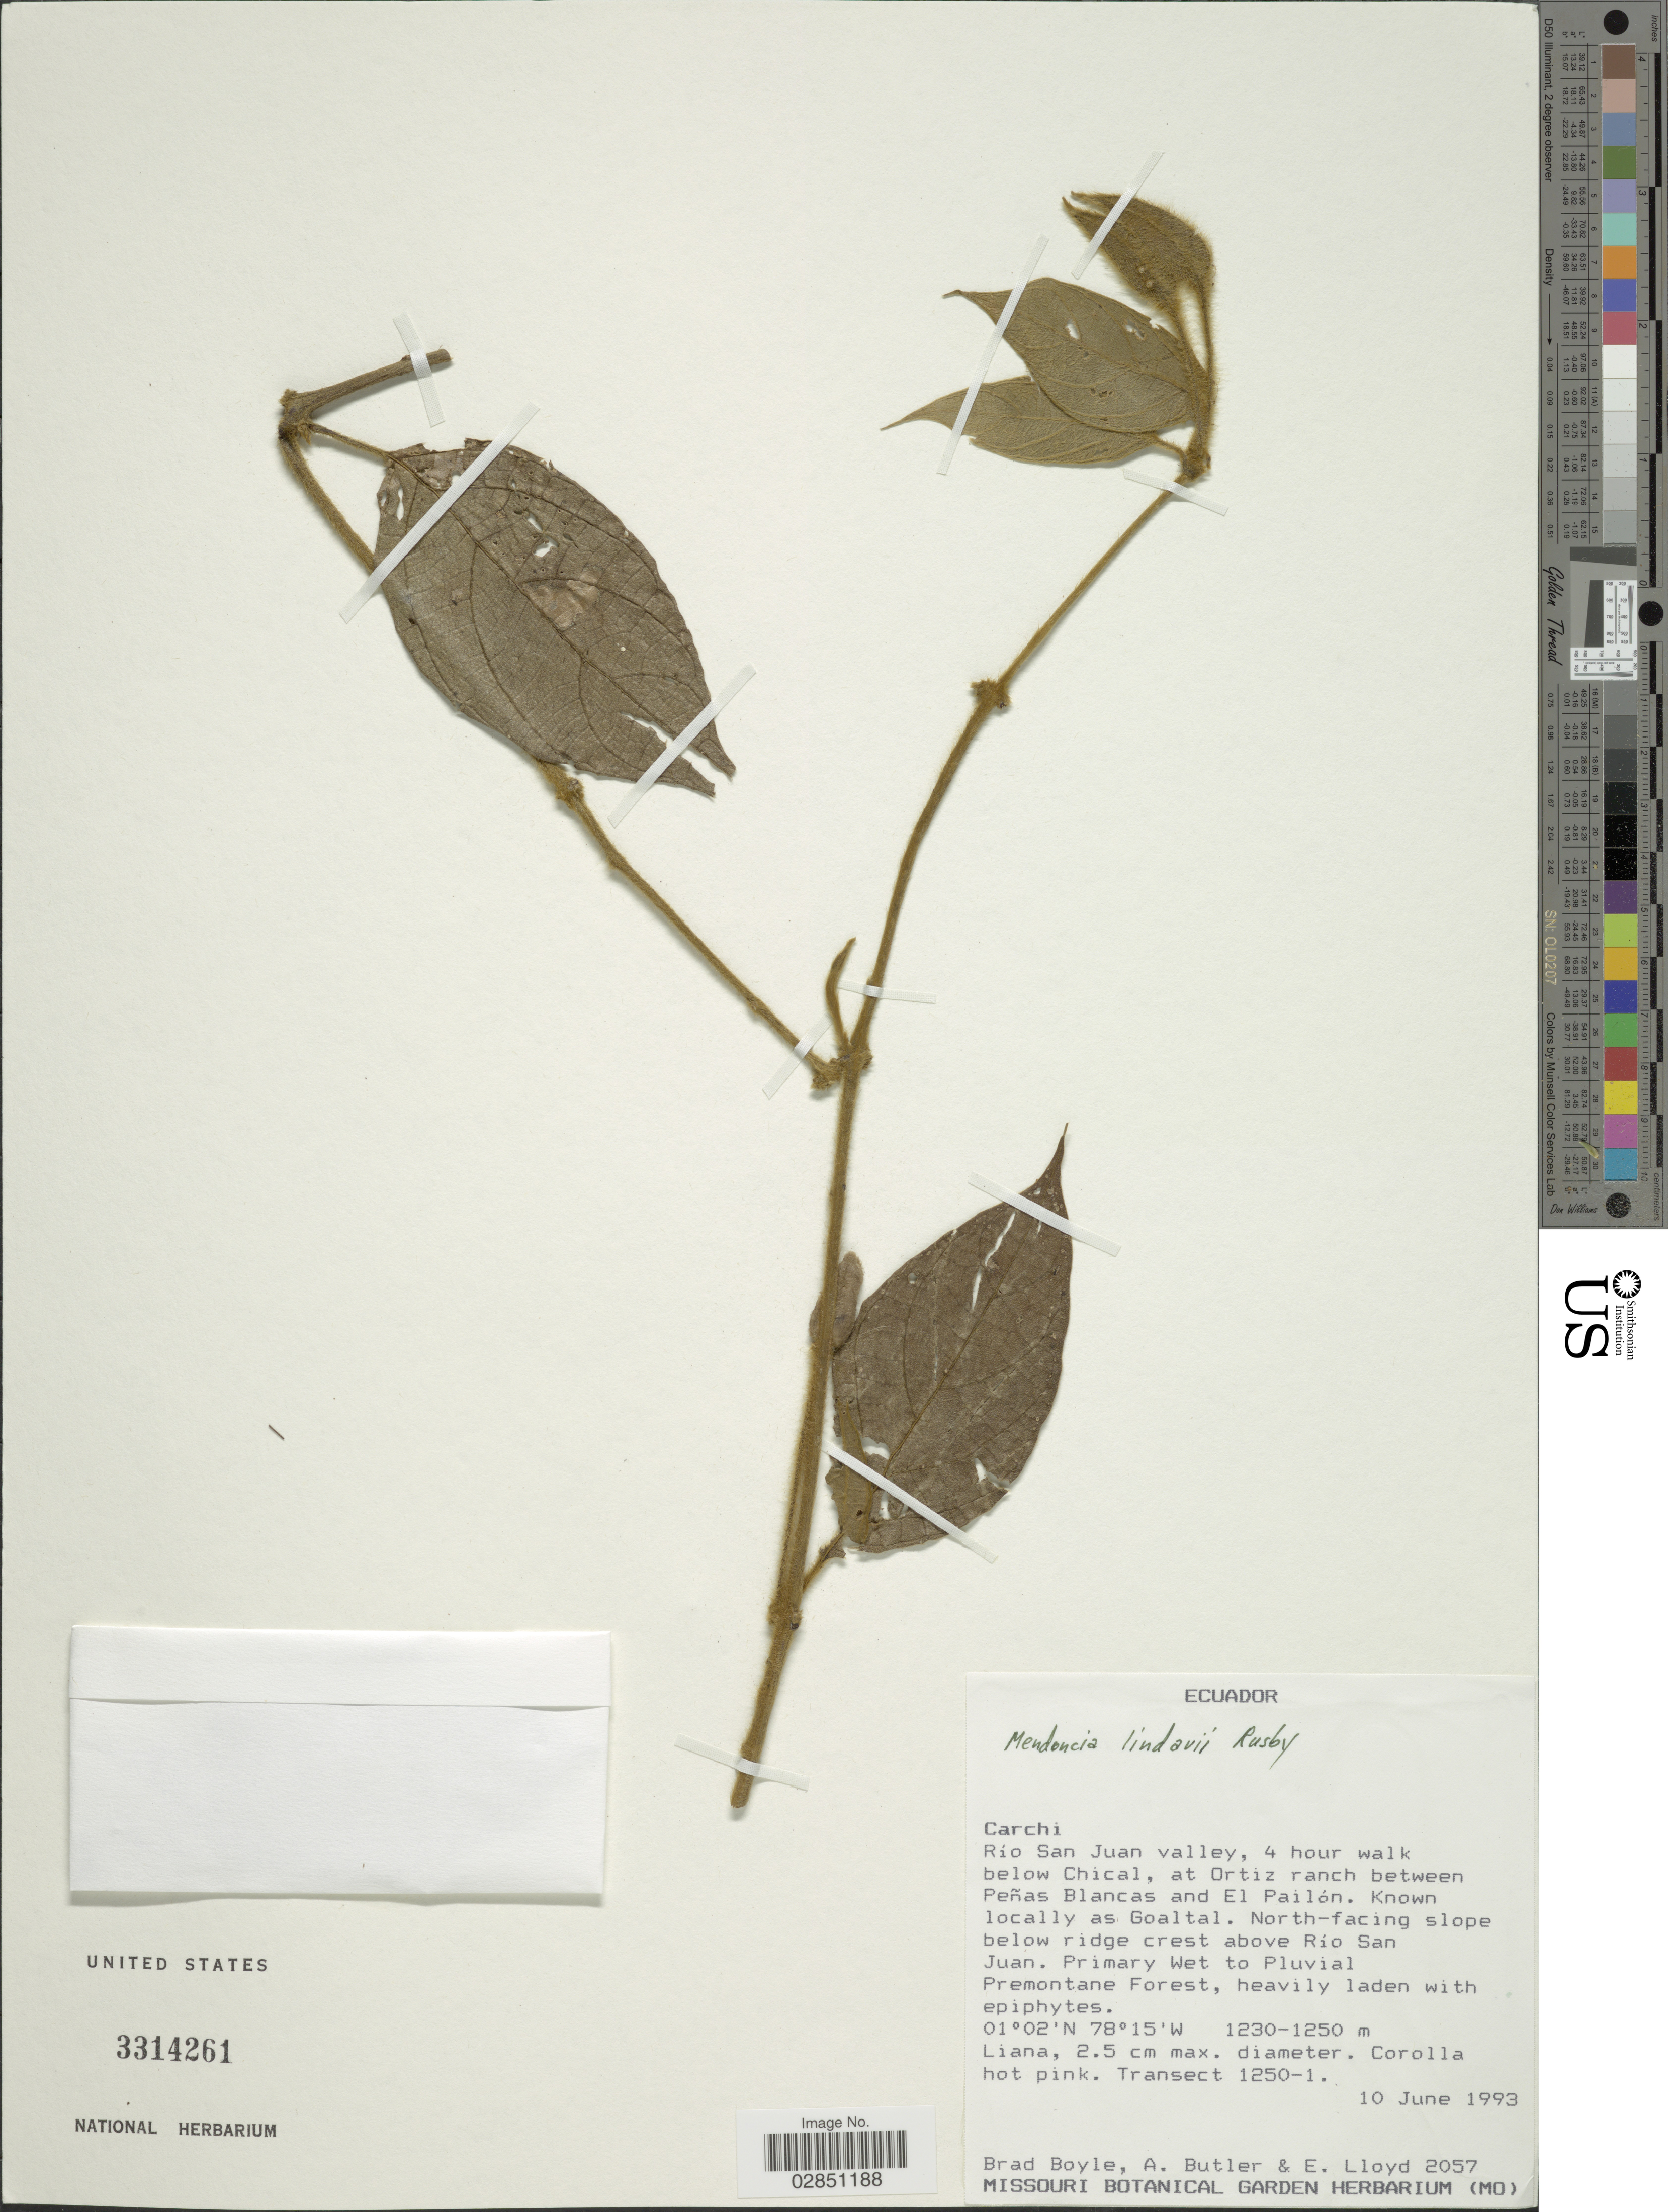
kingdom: Plantae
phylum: Tracheophyta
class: Magnoliopsida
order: Lamiales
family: Acanthaceae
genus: Mendoncia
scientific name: Mendoncia lindavii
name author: Rusby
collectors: B. Boyle, A. Butler & E. Lloyd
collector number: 2057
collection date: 1993-06-10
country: Ecuador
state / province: Carchi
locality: Río San Juan valley, 4 hour walk below Chical, at Ortiz ranch between Peñas Blancas and El Pailón. Known locally as Goaltal. North-facing slope below ridge crest above Río San Juan.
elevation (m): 1230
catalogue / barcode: US 3314261